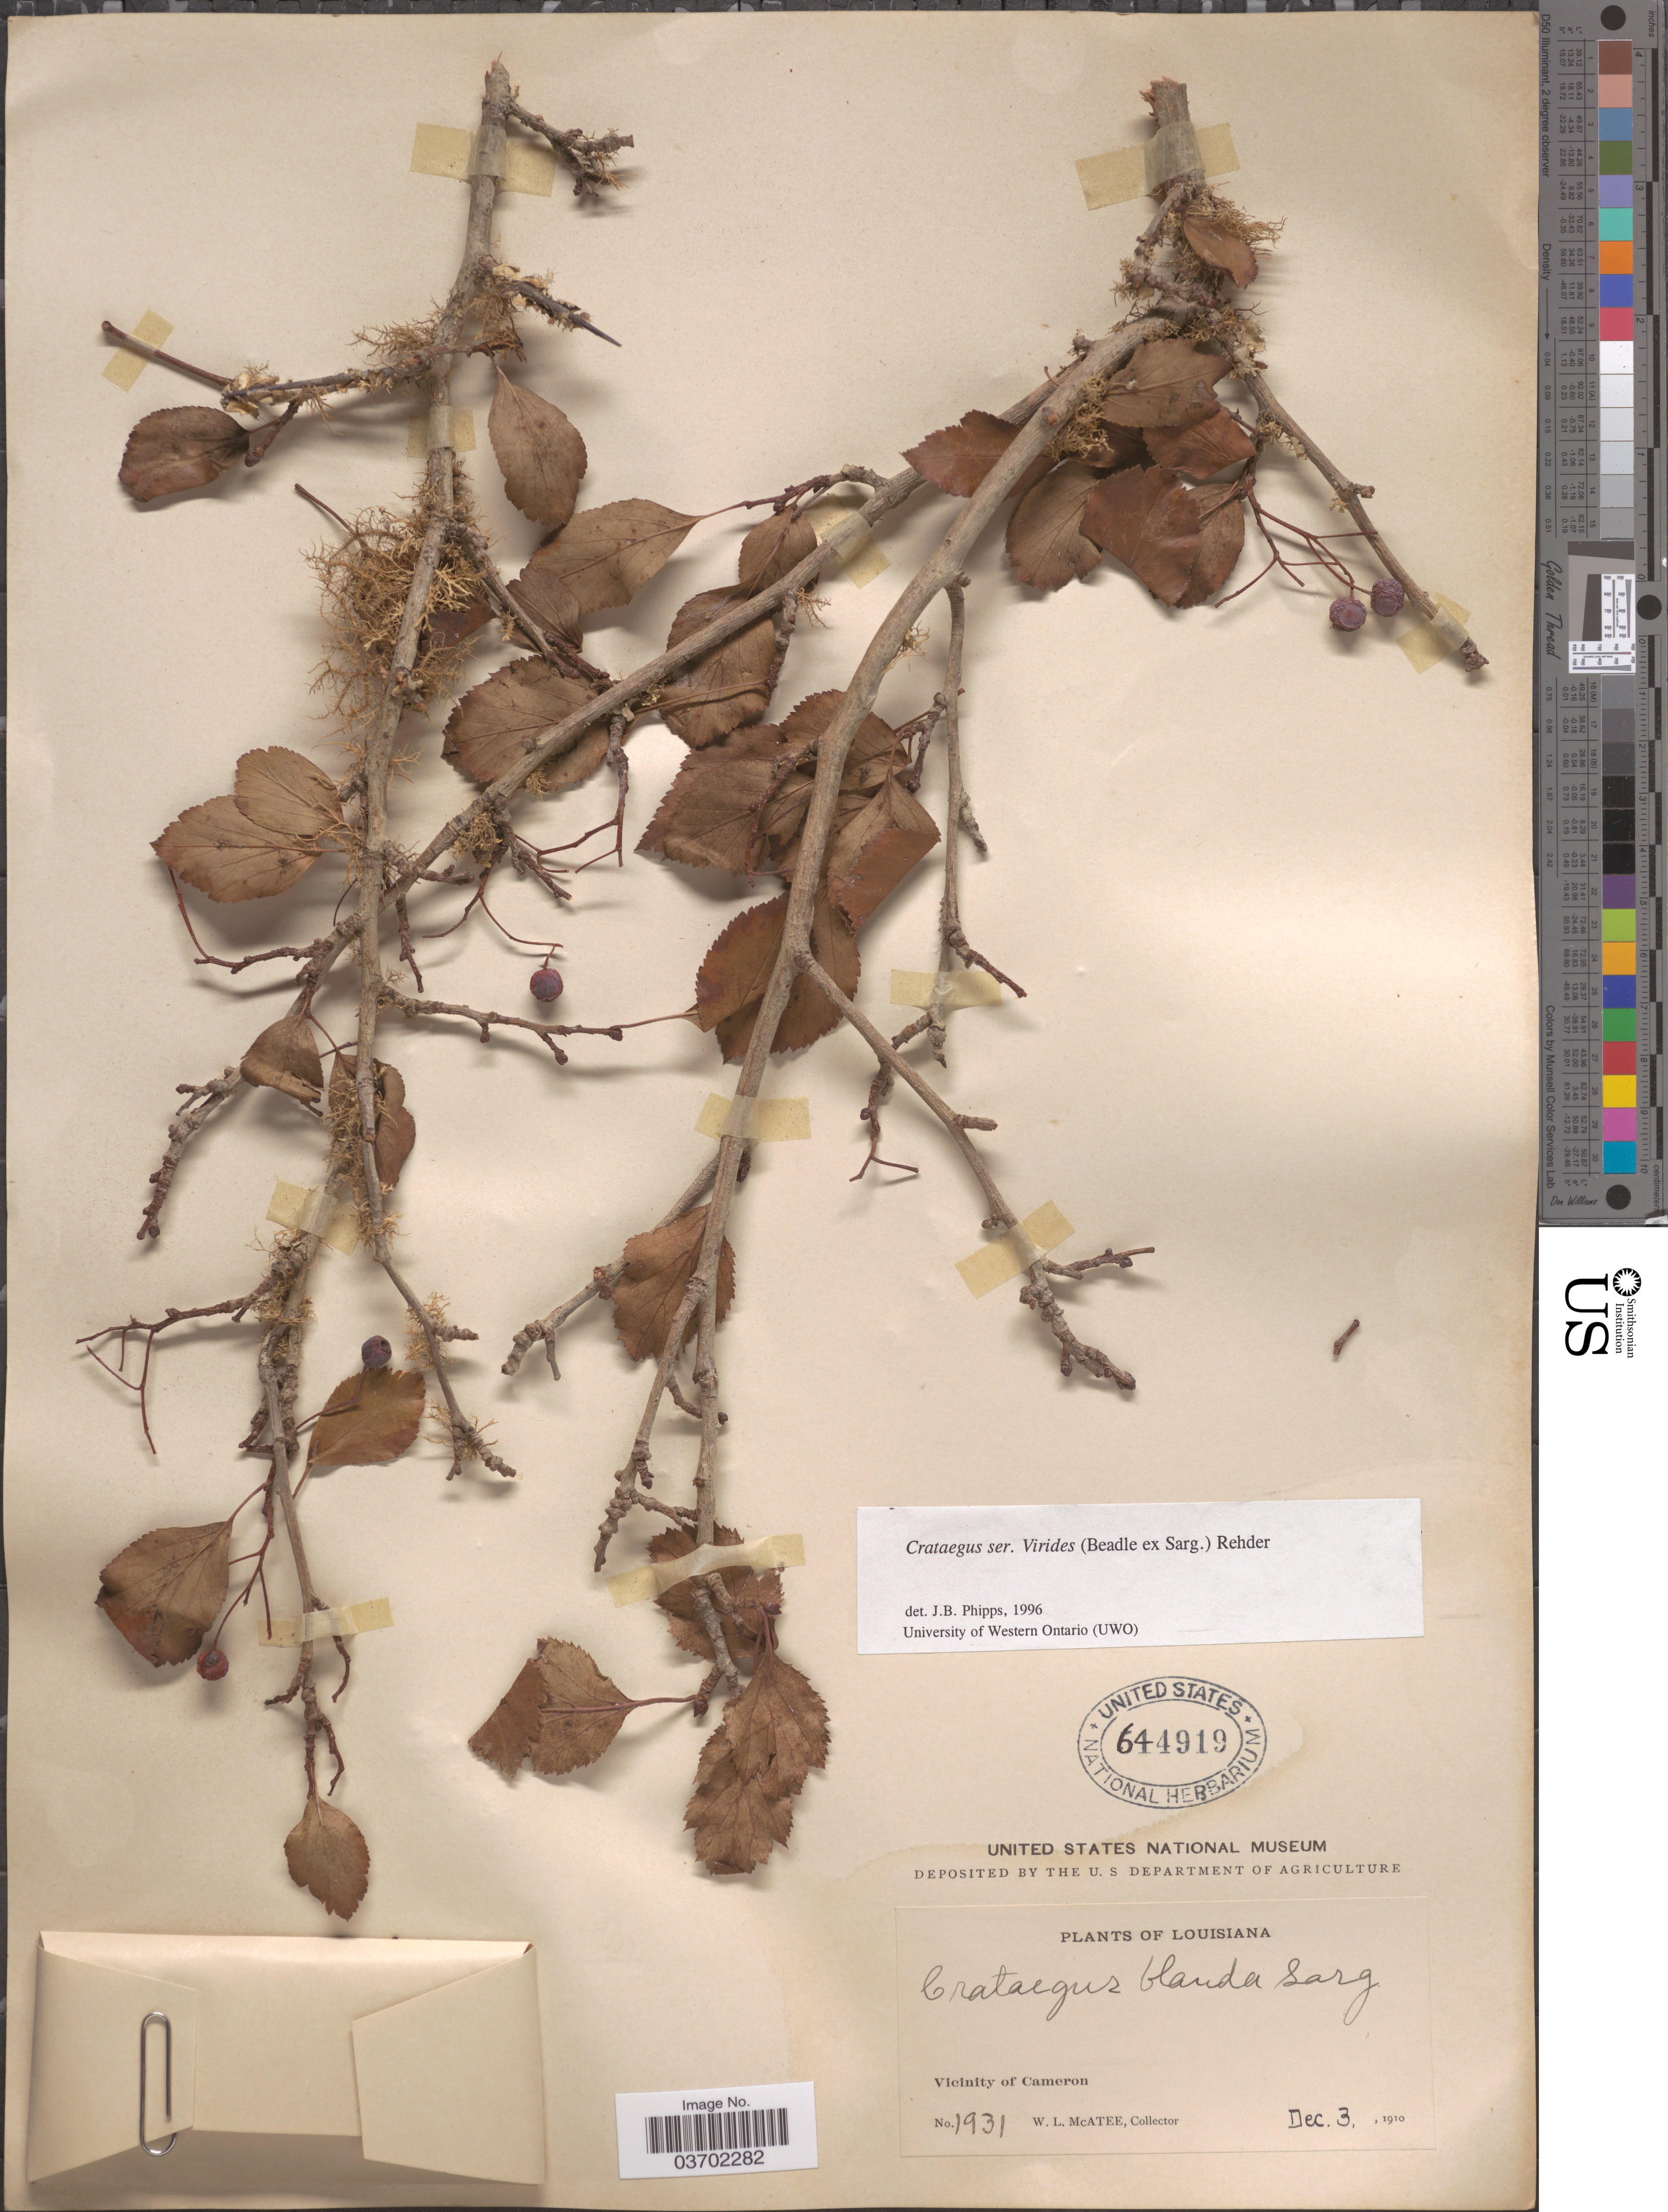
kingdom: Plantae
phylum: Tracheophyta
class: Magnoliopsida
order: Rosales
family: Rosaceae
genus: Crataegus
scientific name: Crataegus viridis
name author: L.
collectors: W. McAtee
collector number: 1931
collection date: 1910-12-03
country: United States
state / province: Louisiana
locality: Vicinity of Cameron.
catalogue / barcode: US 644919